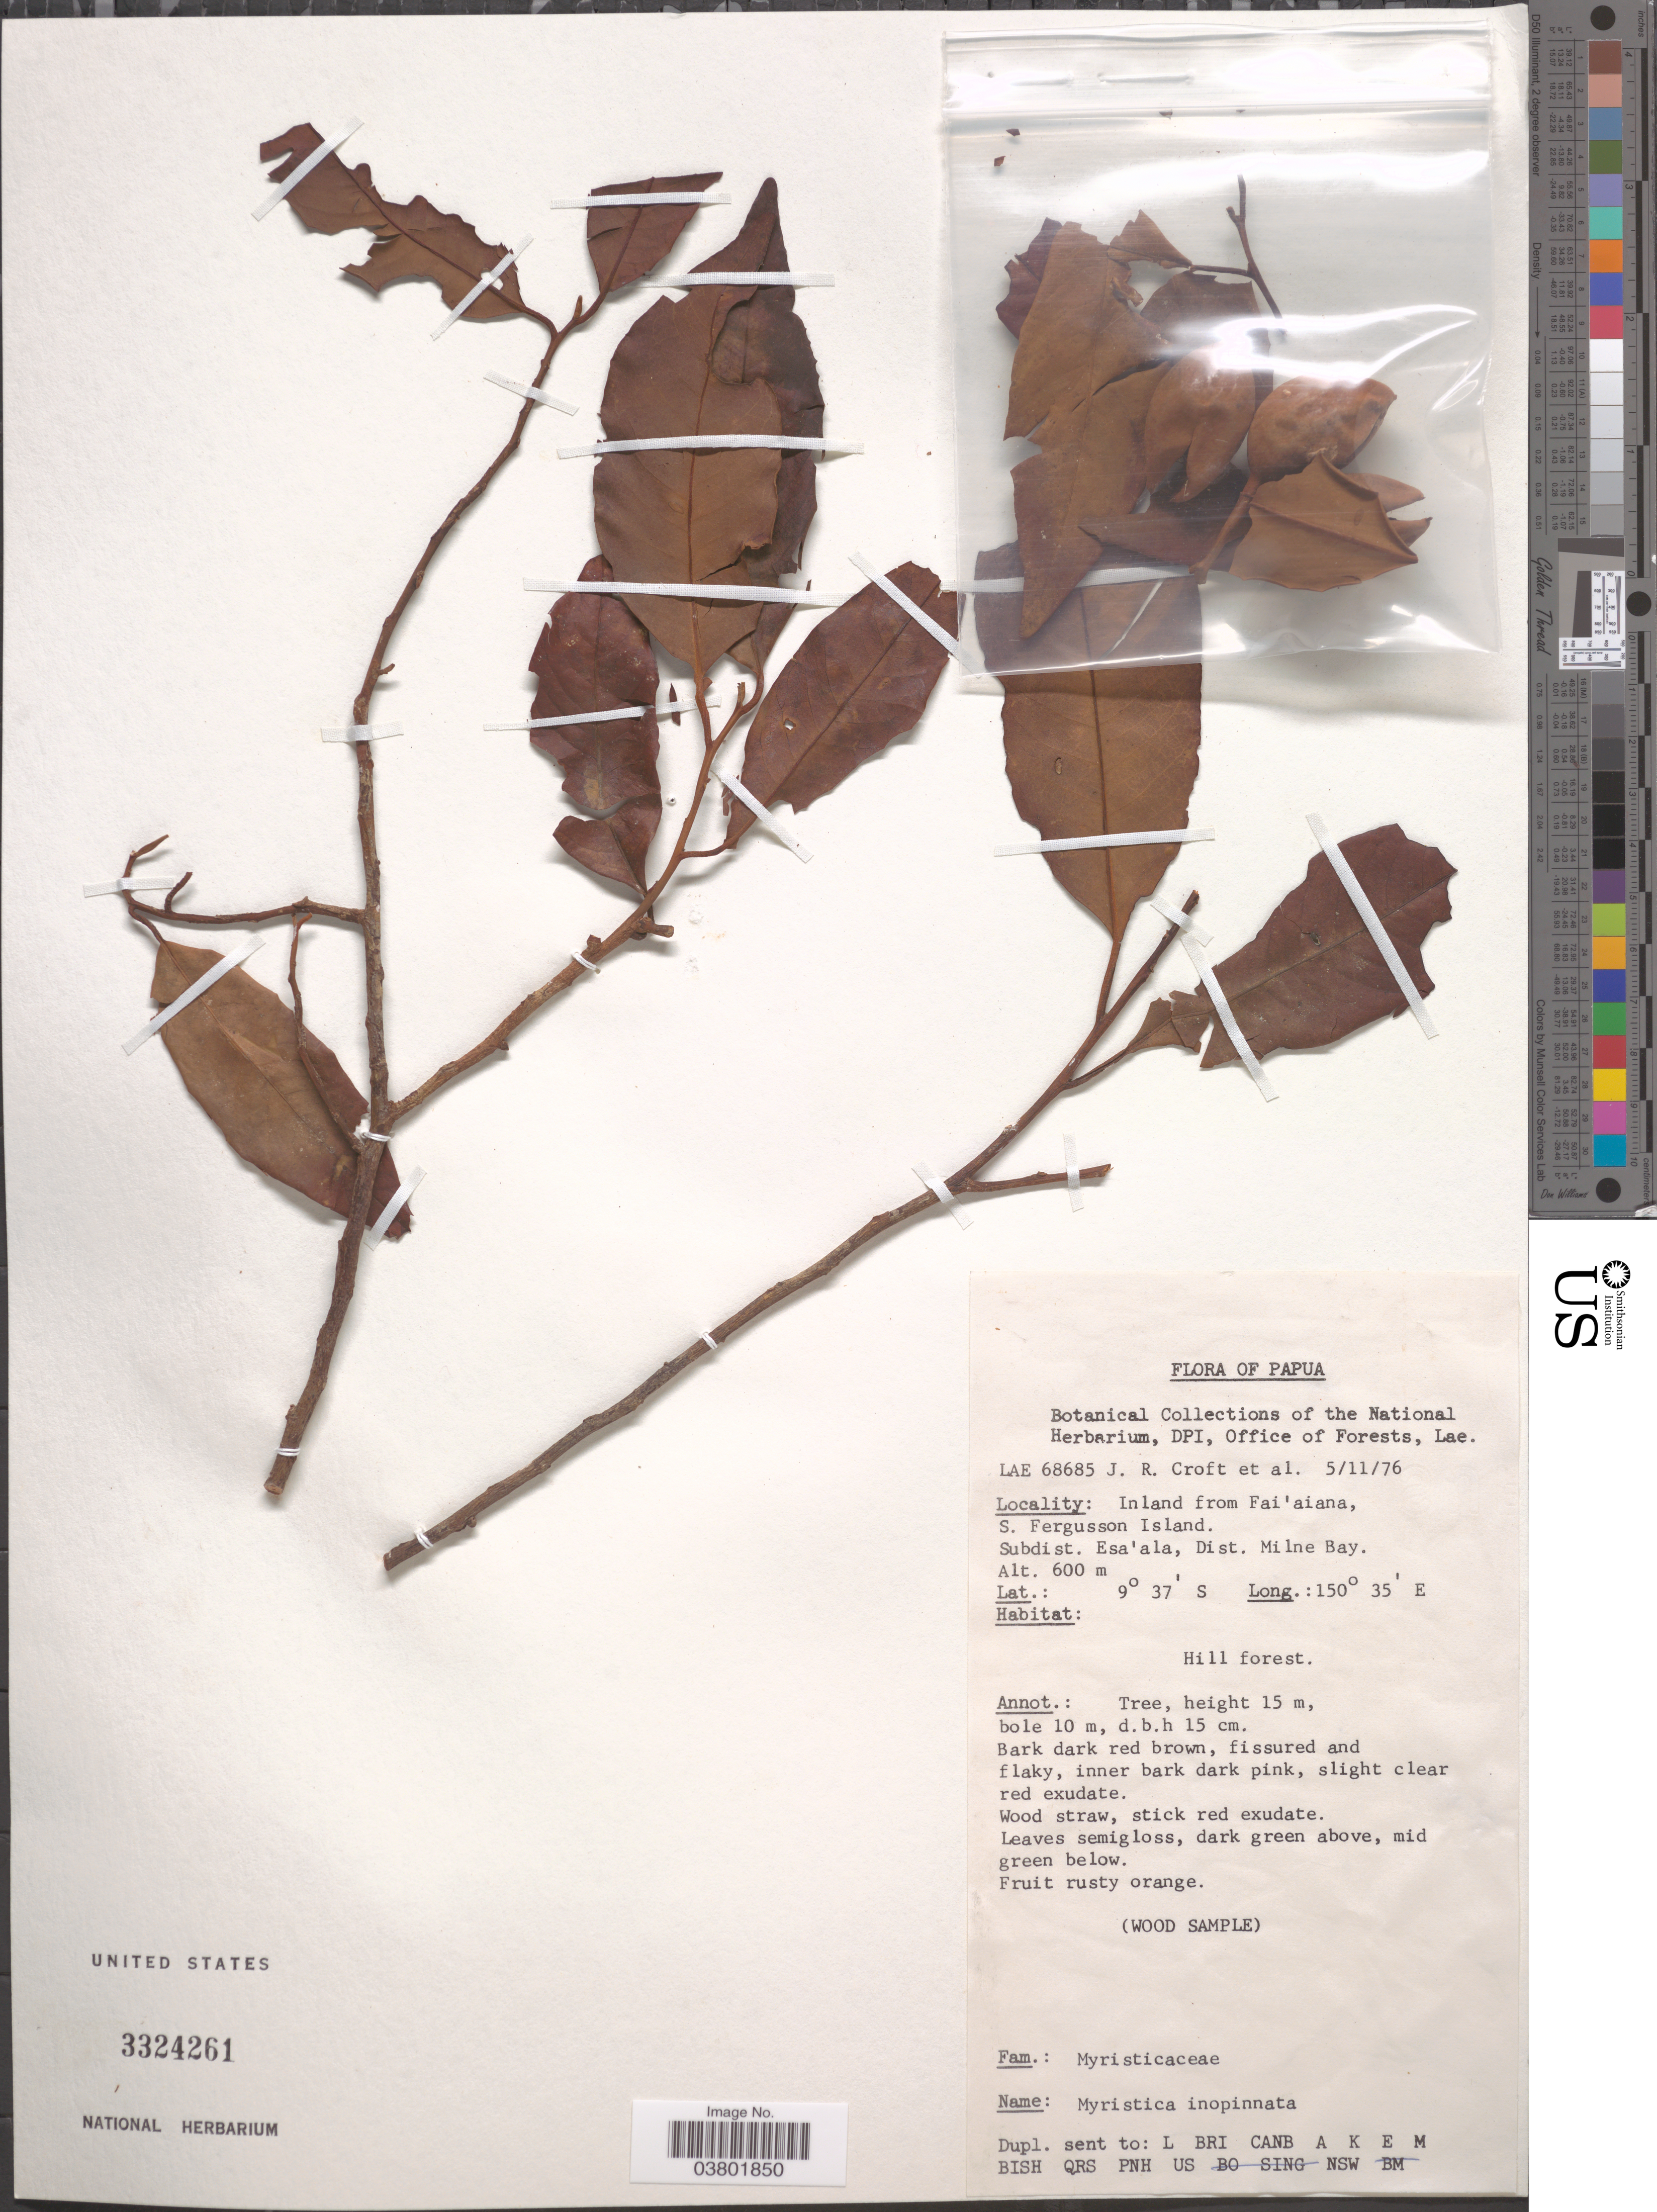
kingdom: Plantae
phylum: Tracheophyta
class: Magnoliopsida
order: Magnoliales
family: Myristicaceae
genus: Myristica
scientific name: Myristica inopinata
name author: J. Sinclair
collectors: J. R. Croft & et al.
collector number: LAE68685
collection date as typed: Transcribed d/m/y: 5/11/76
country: Papua New Guinea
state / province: Milne Bay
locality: Papua. Inland from Fai'aiana, S. Fergusson Island. Subdist. Esa'ala, Dist. Milne Bay.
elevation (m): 600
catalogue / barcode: US 3324261